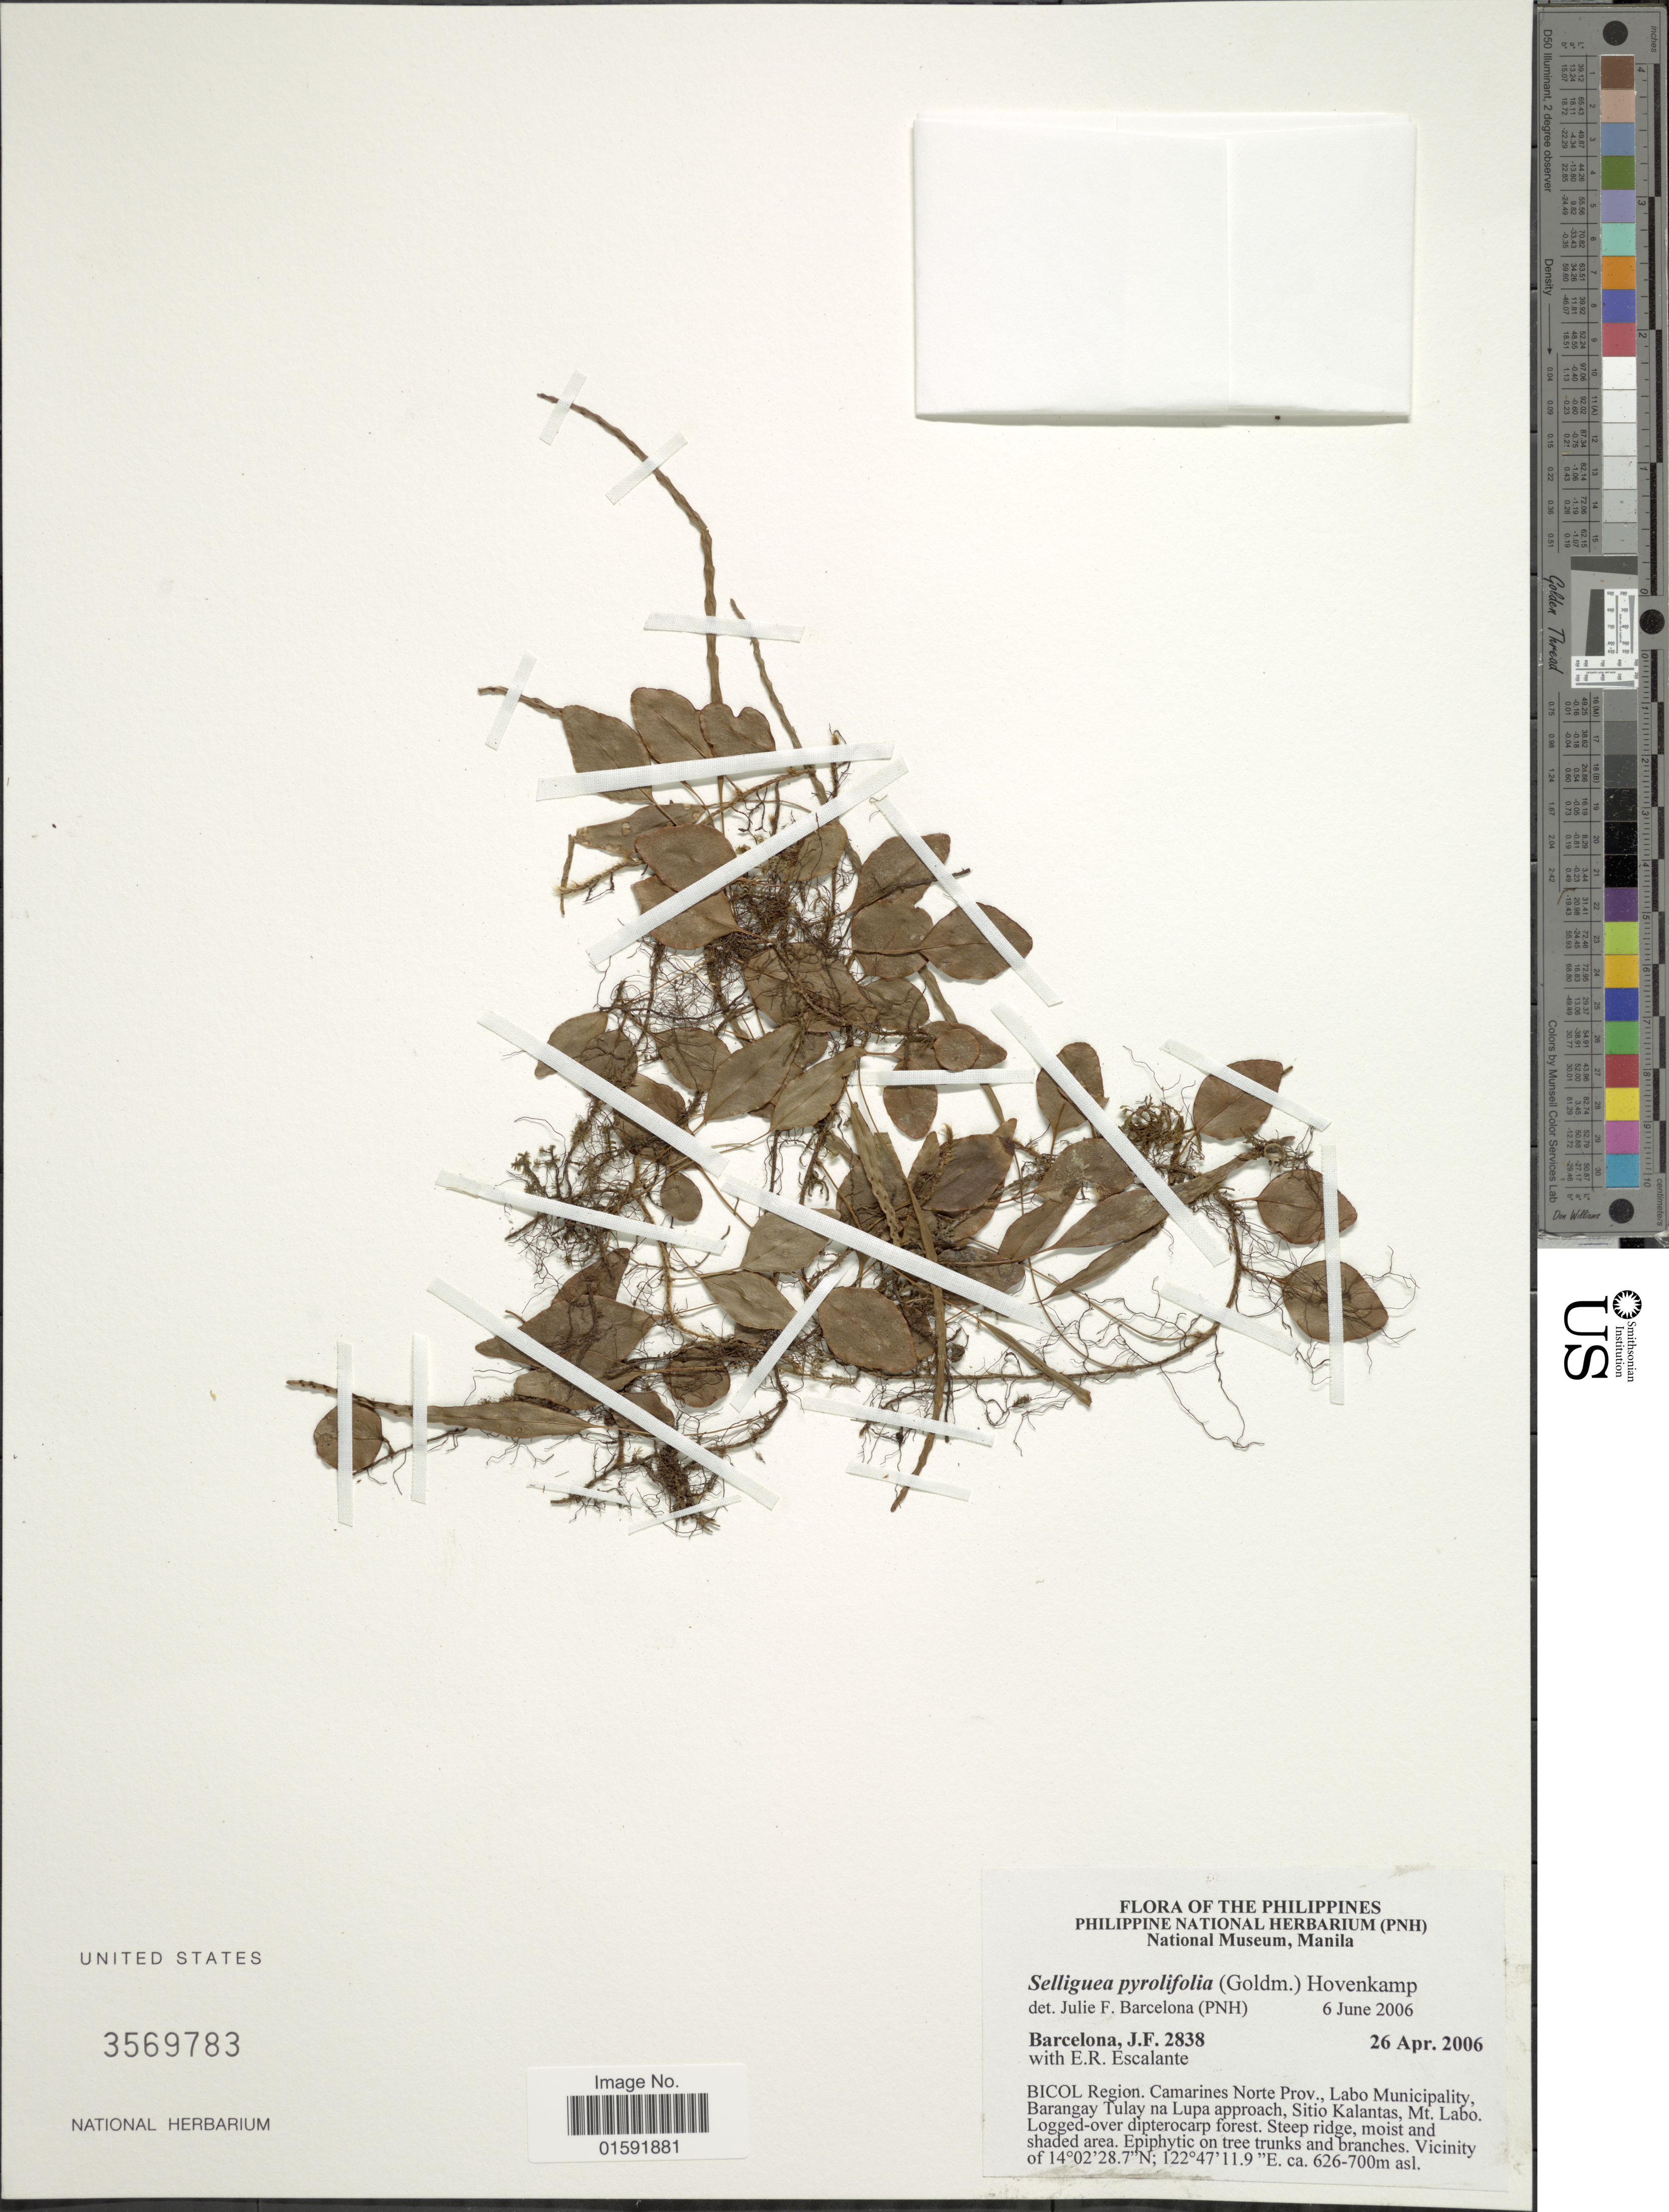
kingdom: Plantae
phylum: Tracheophyta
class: Polypodiopsida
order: Polypodiales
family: Polypodiaceae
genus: Selliguea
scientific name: Selliguea pyrolifolia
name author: (Goldm.) Hovenkamp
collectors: J. F. Barcelona & E. Escalante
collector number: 2838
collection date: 2006-04-26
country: Philippines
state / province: Bicol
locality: Camarines Norte Prov., Labo Municipality, Barangay Tulay na Lupa approach, Sitio Kalantas, Mt. Labo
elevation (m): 626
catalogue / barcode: US 3569783